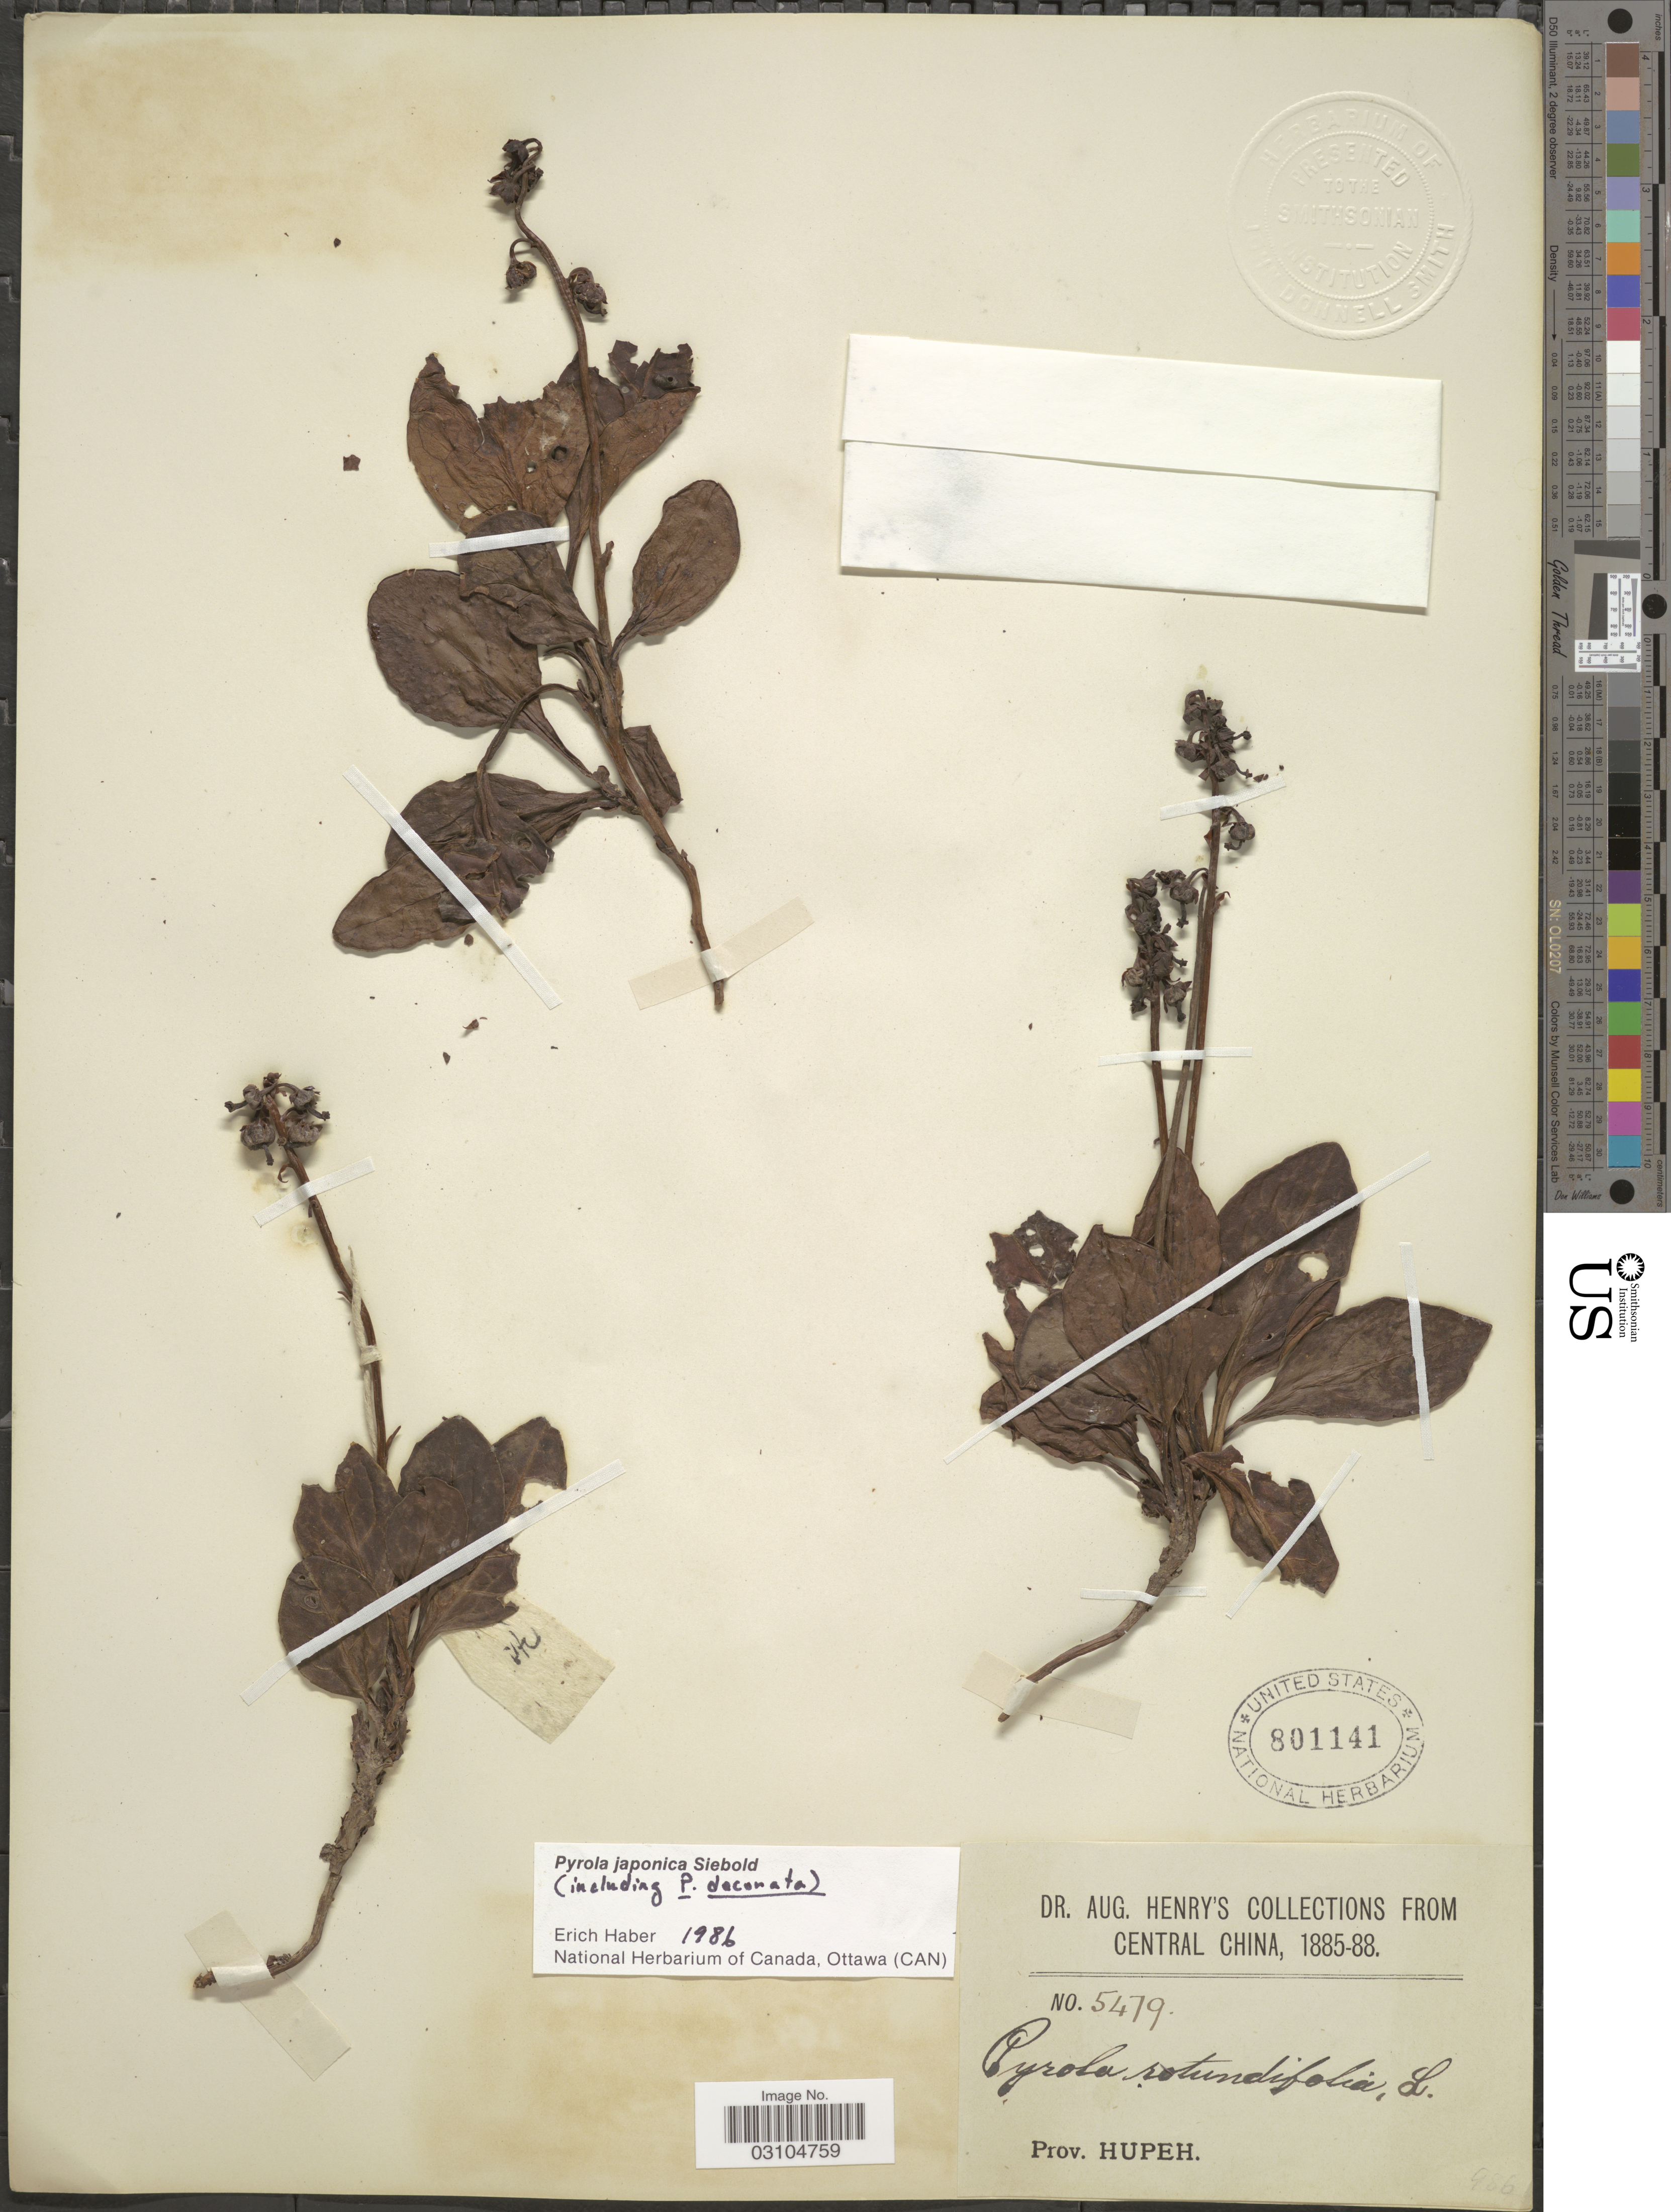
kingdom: Plantae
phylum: Tracheophyta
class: Magnoliopsida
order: Ericales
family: Ericaceae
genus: Pyrola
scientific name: Pyrola japonica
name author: Klenze ex Alef.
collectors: A. Henry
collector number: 5479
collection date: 1885/1888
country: China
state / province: Hubei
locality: Central China. Prov. Hupeh.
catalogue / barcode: US 801141